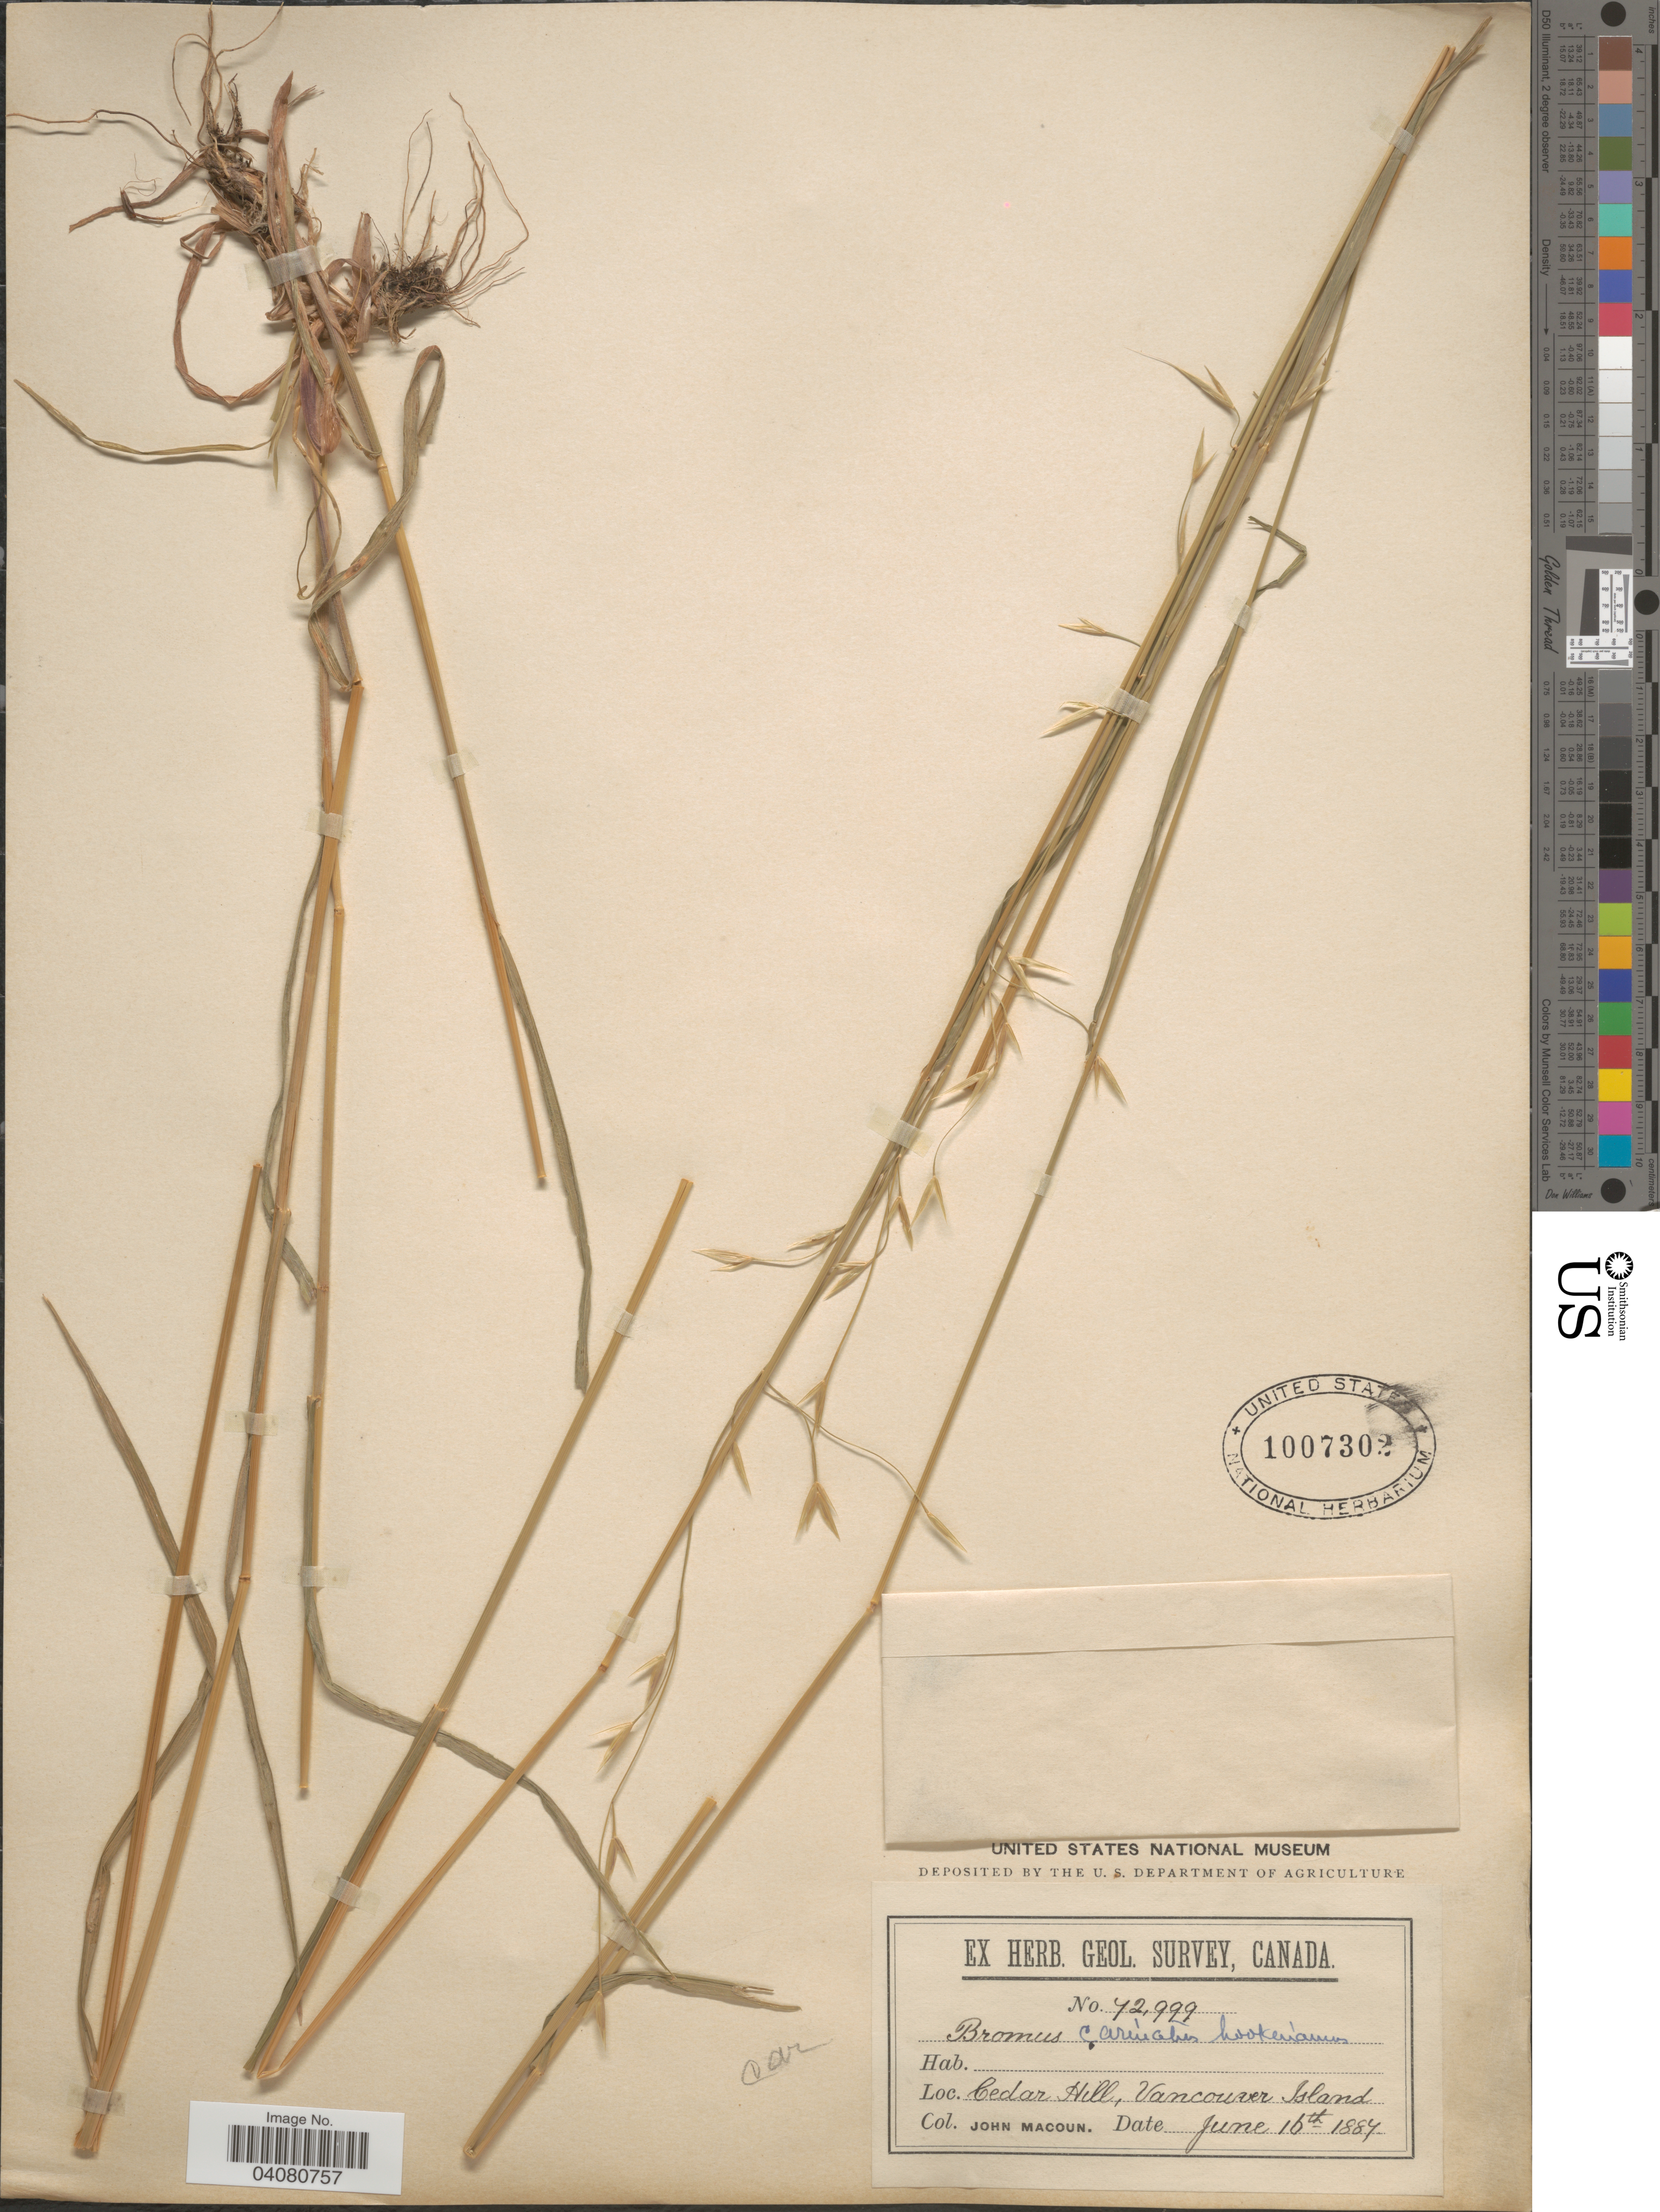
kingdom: Plantae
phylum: Tracheophyta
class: Liliopsida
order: Poales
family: Poaceae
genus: Bromus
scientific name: Bromus carinatus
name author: Hook. & Arn.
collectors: J. Macoun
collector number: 72999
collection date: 1887-06-16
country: Canada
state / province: British Columbia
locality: Herb. Geol. Survey, Canada. Cedar Hill, Vancouver Island.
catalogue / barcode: US 1007302